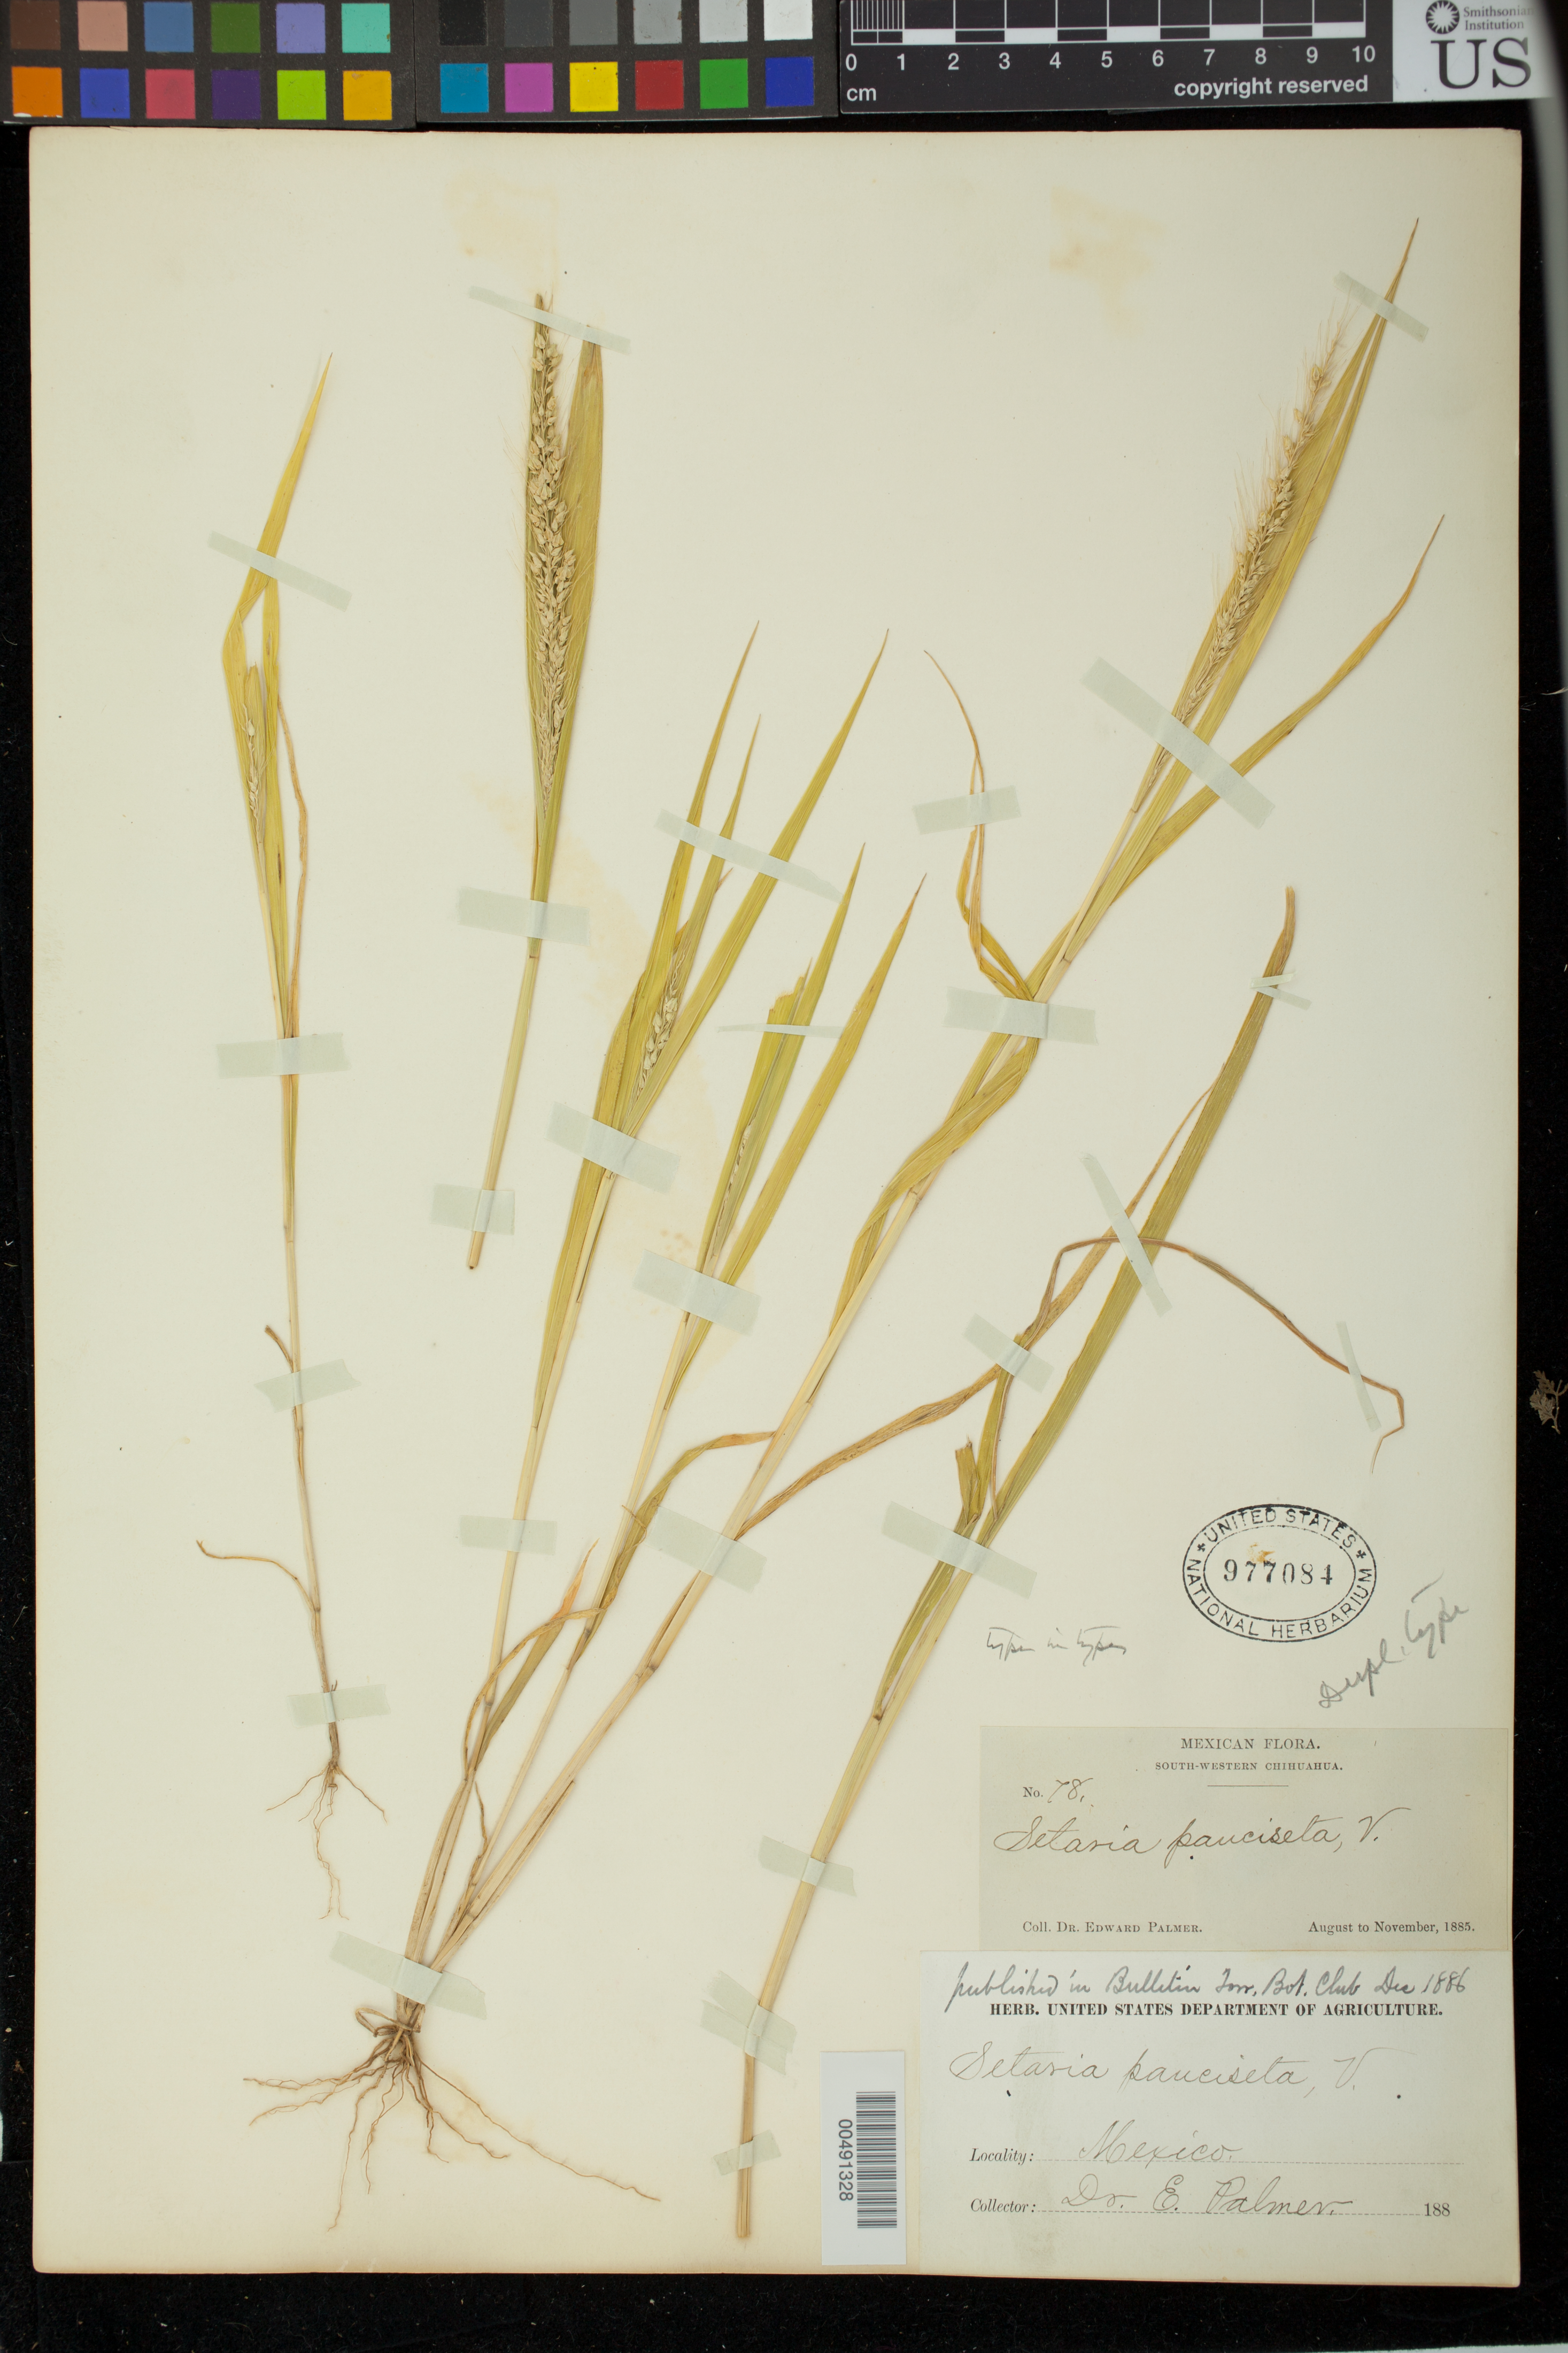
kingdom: Plantae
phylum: Tracheophyta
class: Liliopsida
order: Poales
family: Poaceae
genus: Setaria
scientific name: Setaria pauciseta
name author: Vasey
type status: Type Collection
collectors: E. Palmer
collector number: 78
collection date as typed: Aug 1885 to Nov 1885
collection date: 1885-08/1885-11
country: Mexico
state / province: Chihuahua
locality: South-western Chihuahua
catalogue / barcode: US 977084